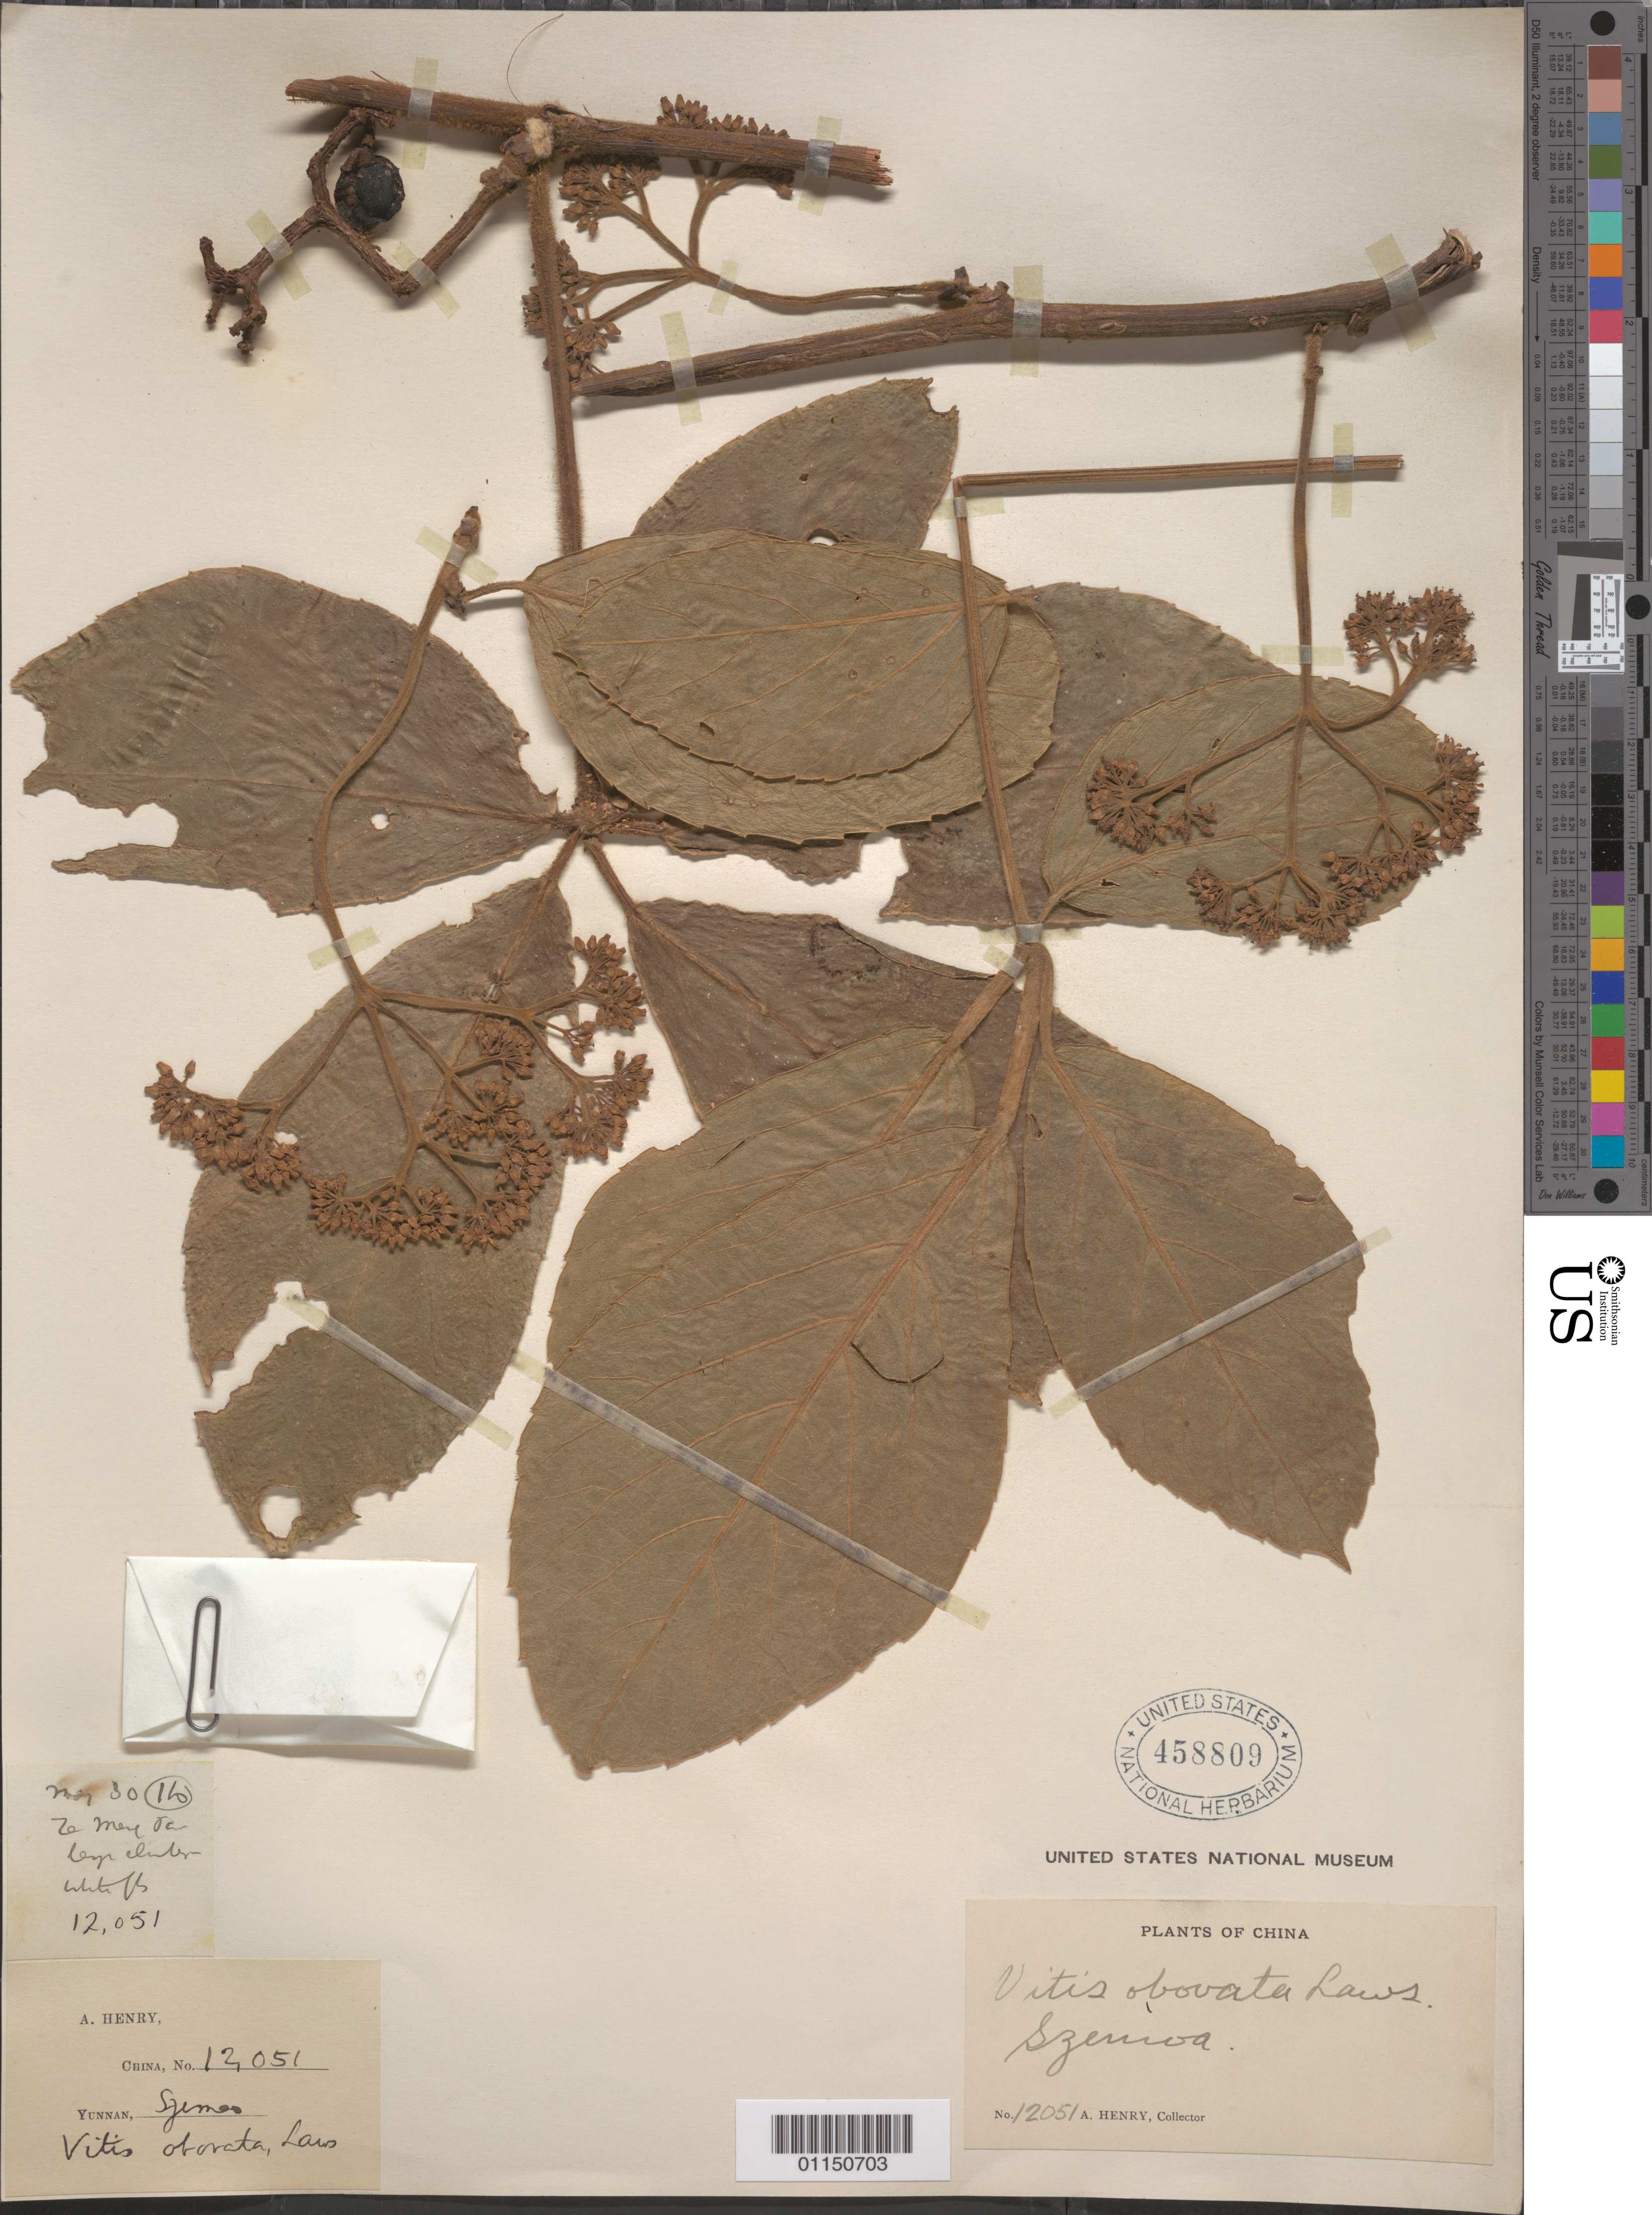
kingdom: Plantae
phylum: Tracheophyta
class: Magnoliopsida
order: Vitales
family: Vitaceae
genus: Tetrastigma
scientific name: Tetrastigma obovatum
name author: Gagnep.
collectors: A. Henry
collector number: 12051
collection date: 1911-05-30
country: China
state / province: Yunnan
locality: Szemoa. Ho.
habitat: Climber.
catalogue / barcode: US 458809